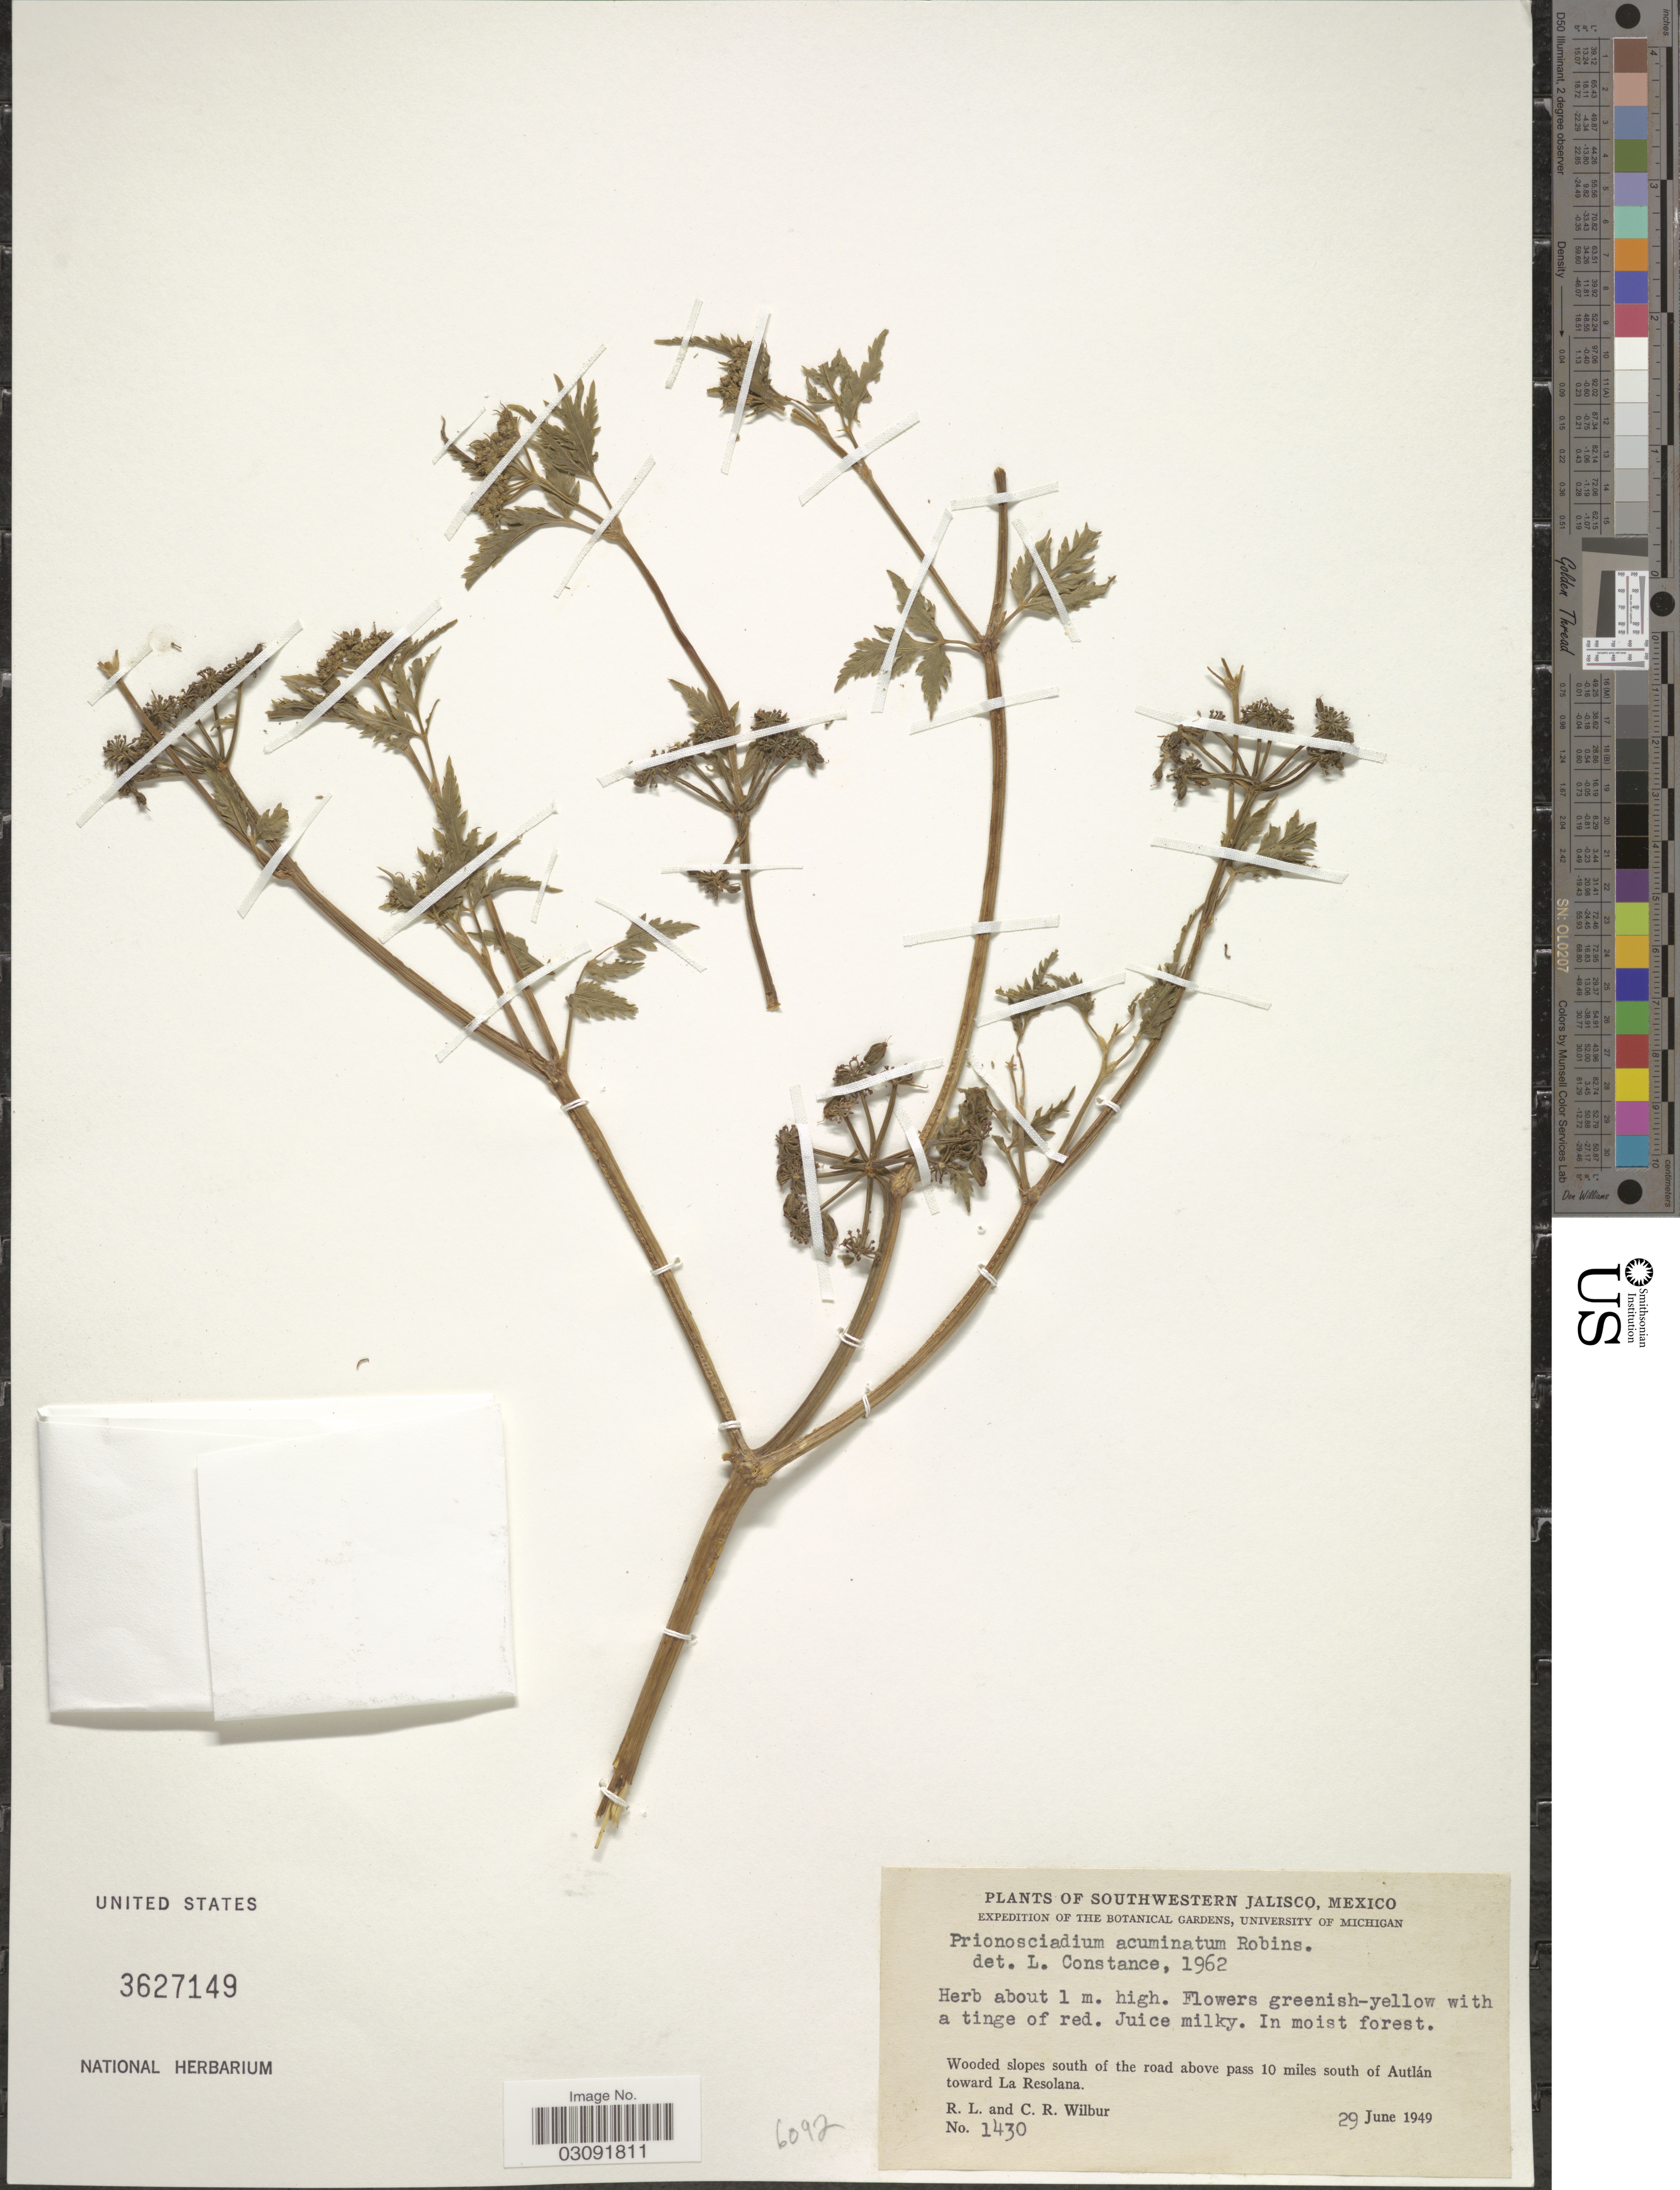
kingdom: Plantae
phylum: Tracheophyta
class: Magnoliopsida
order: Apiales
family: Apiaceae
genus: Prionosciadium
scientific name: Prionosciadium acuminatum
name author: B.L. Rob. ex J.M. Coult. & Rose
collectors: R. L. Wilbur & C. Wilbur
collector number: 1430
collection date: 1949-06-29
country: Mexico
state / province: Jalisco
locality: Southwestern Jalisco, Wooded slopes south of the road above pass 10 miles south of Autlán toward La Resolana.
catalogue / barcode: US 3627149